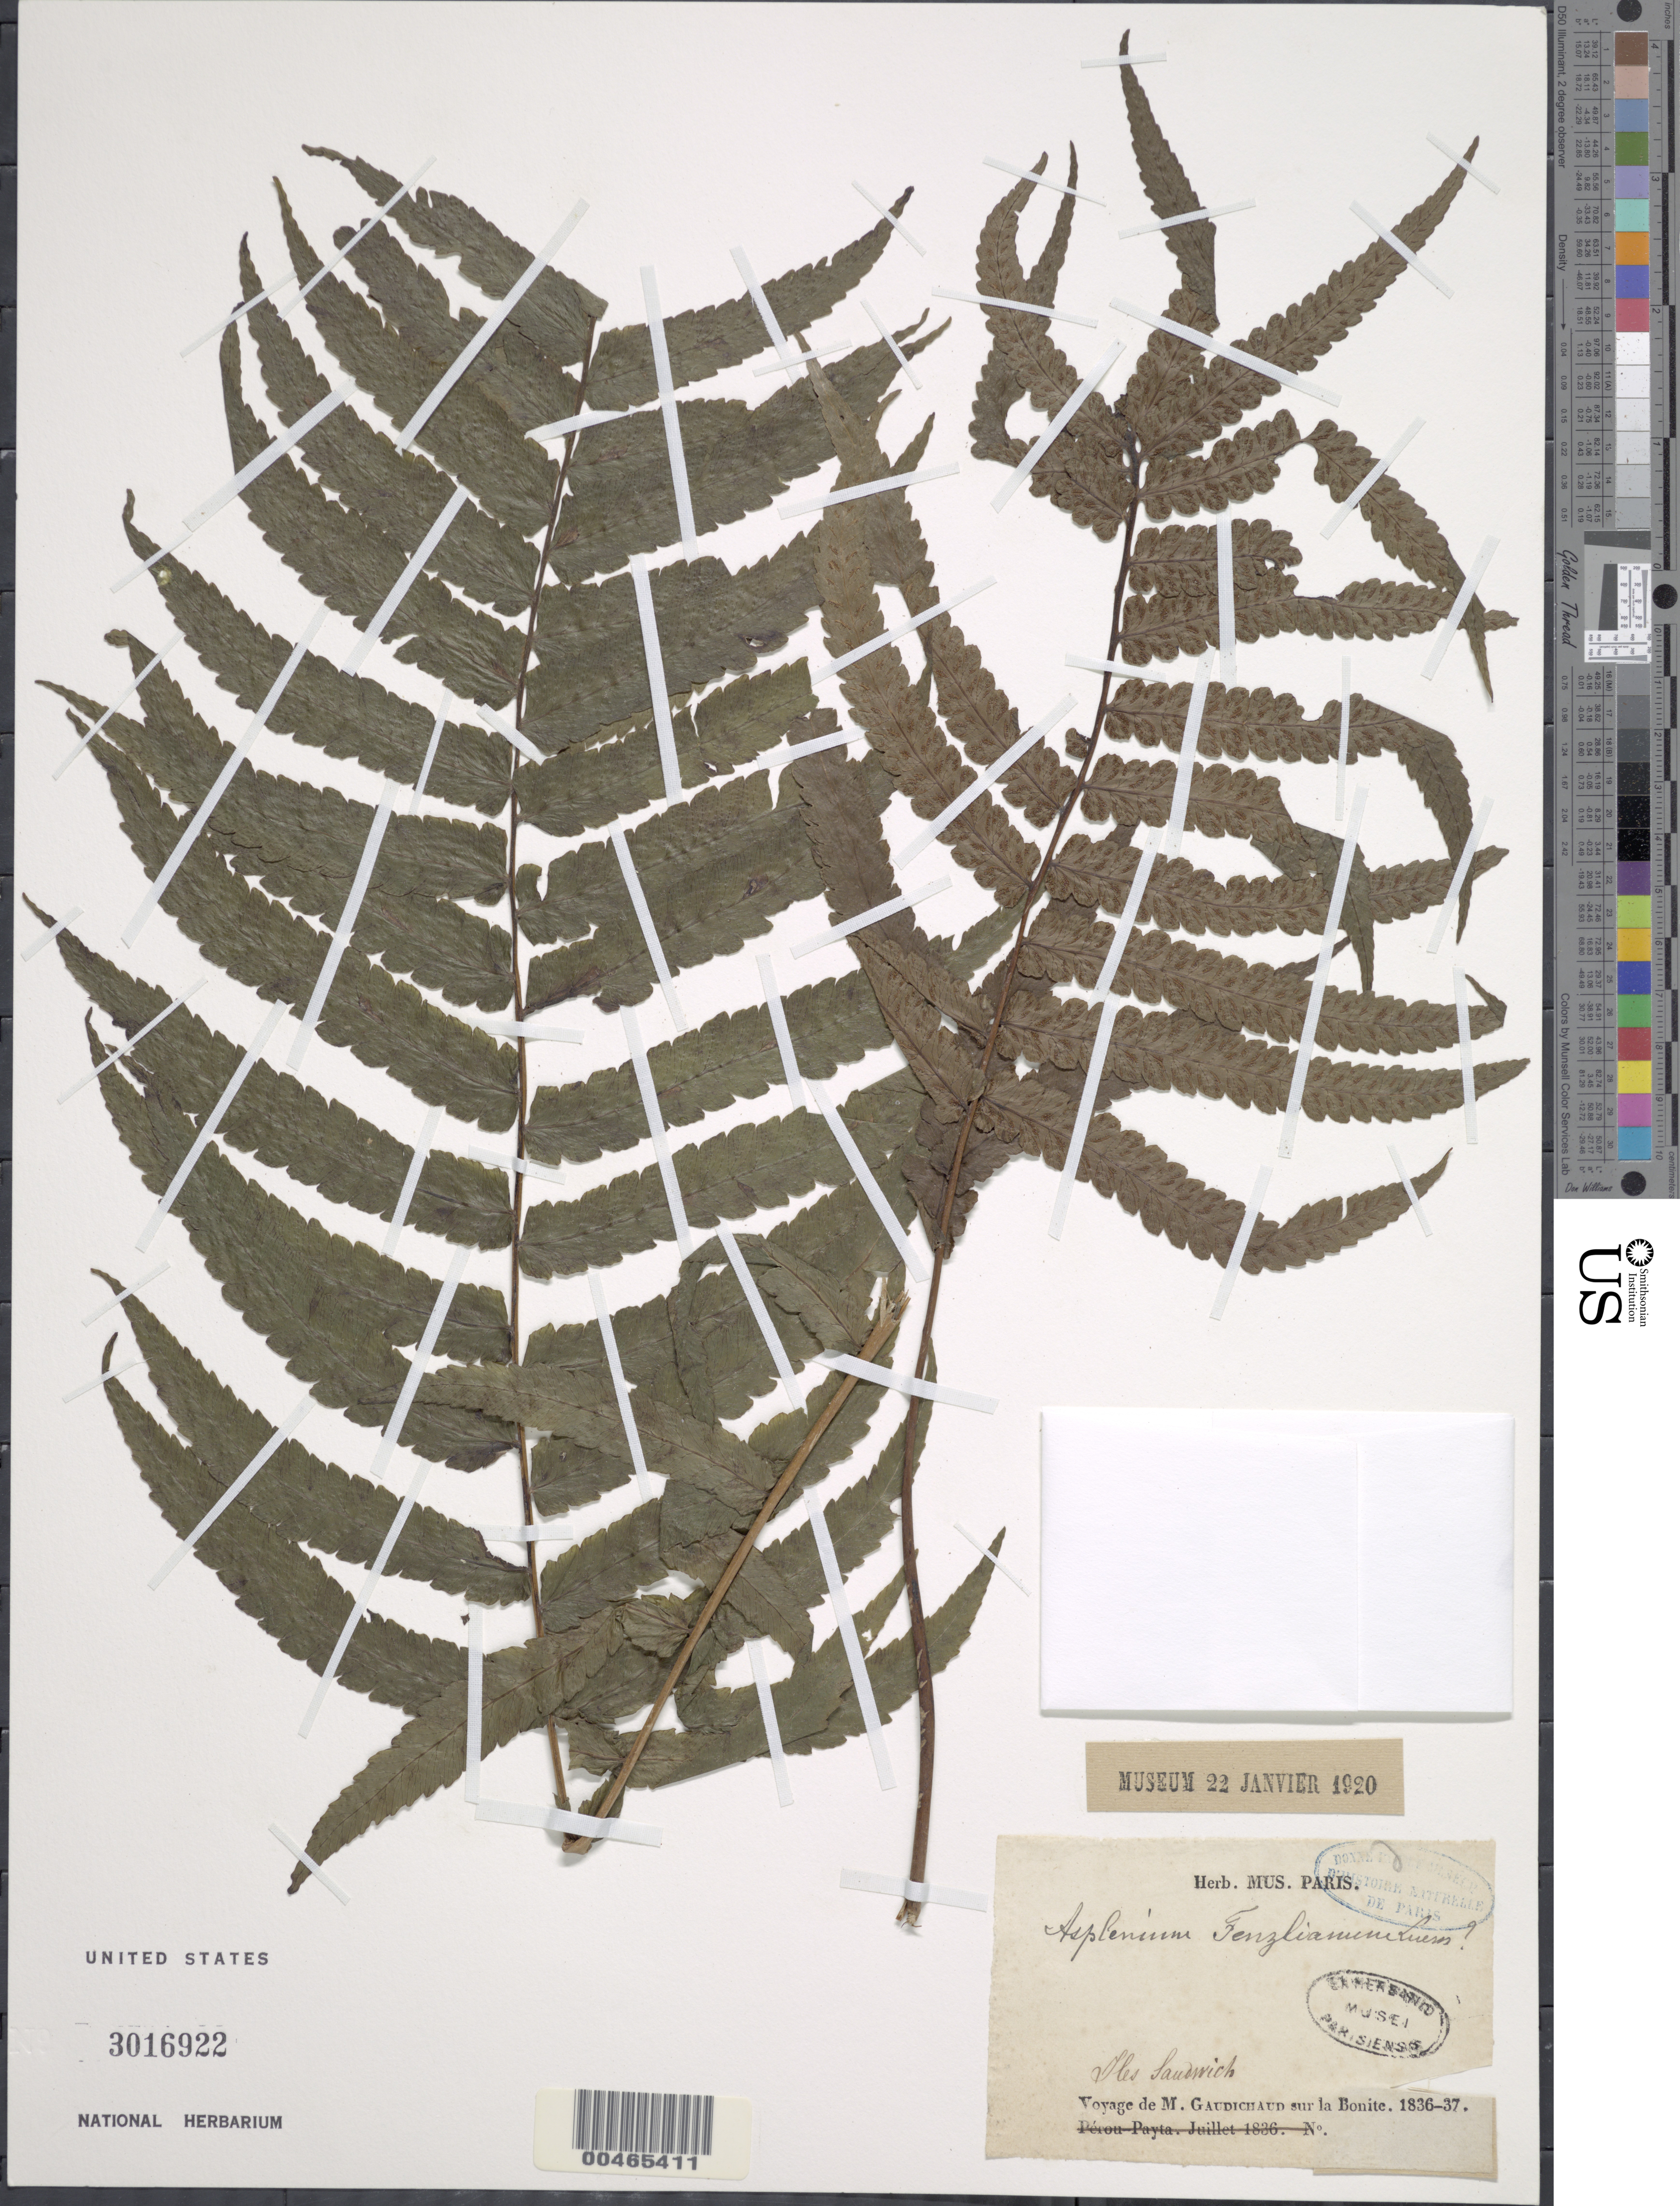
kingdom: Plantae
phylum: Tracheophyta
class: Polypodiopsida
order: Polypodiales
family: Athyriaceae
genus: Deparia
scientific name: Deparia fenzliana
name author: (Luerss.) M. Kato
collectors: C. Gaudichaud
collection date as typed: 1836 to 1837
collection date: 1836/1837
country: United States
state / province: Hawaii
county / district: Kauai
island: Kaua'i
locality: Iles Sandwich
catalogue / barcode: US 3016922